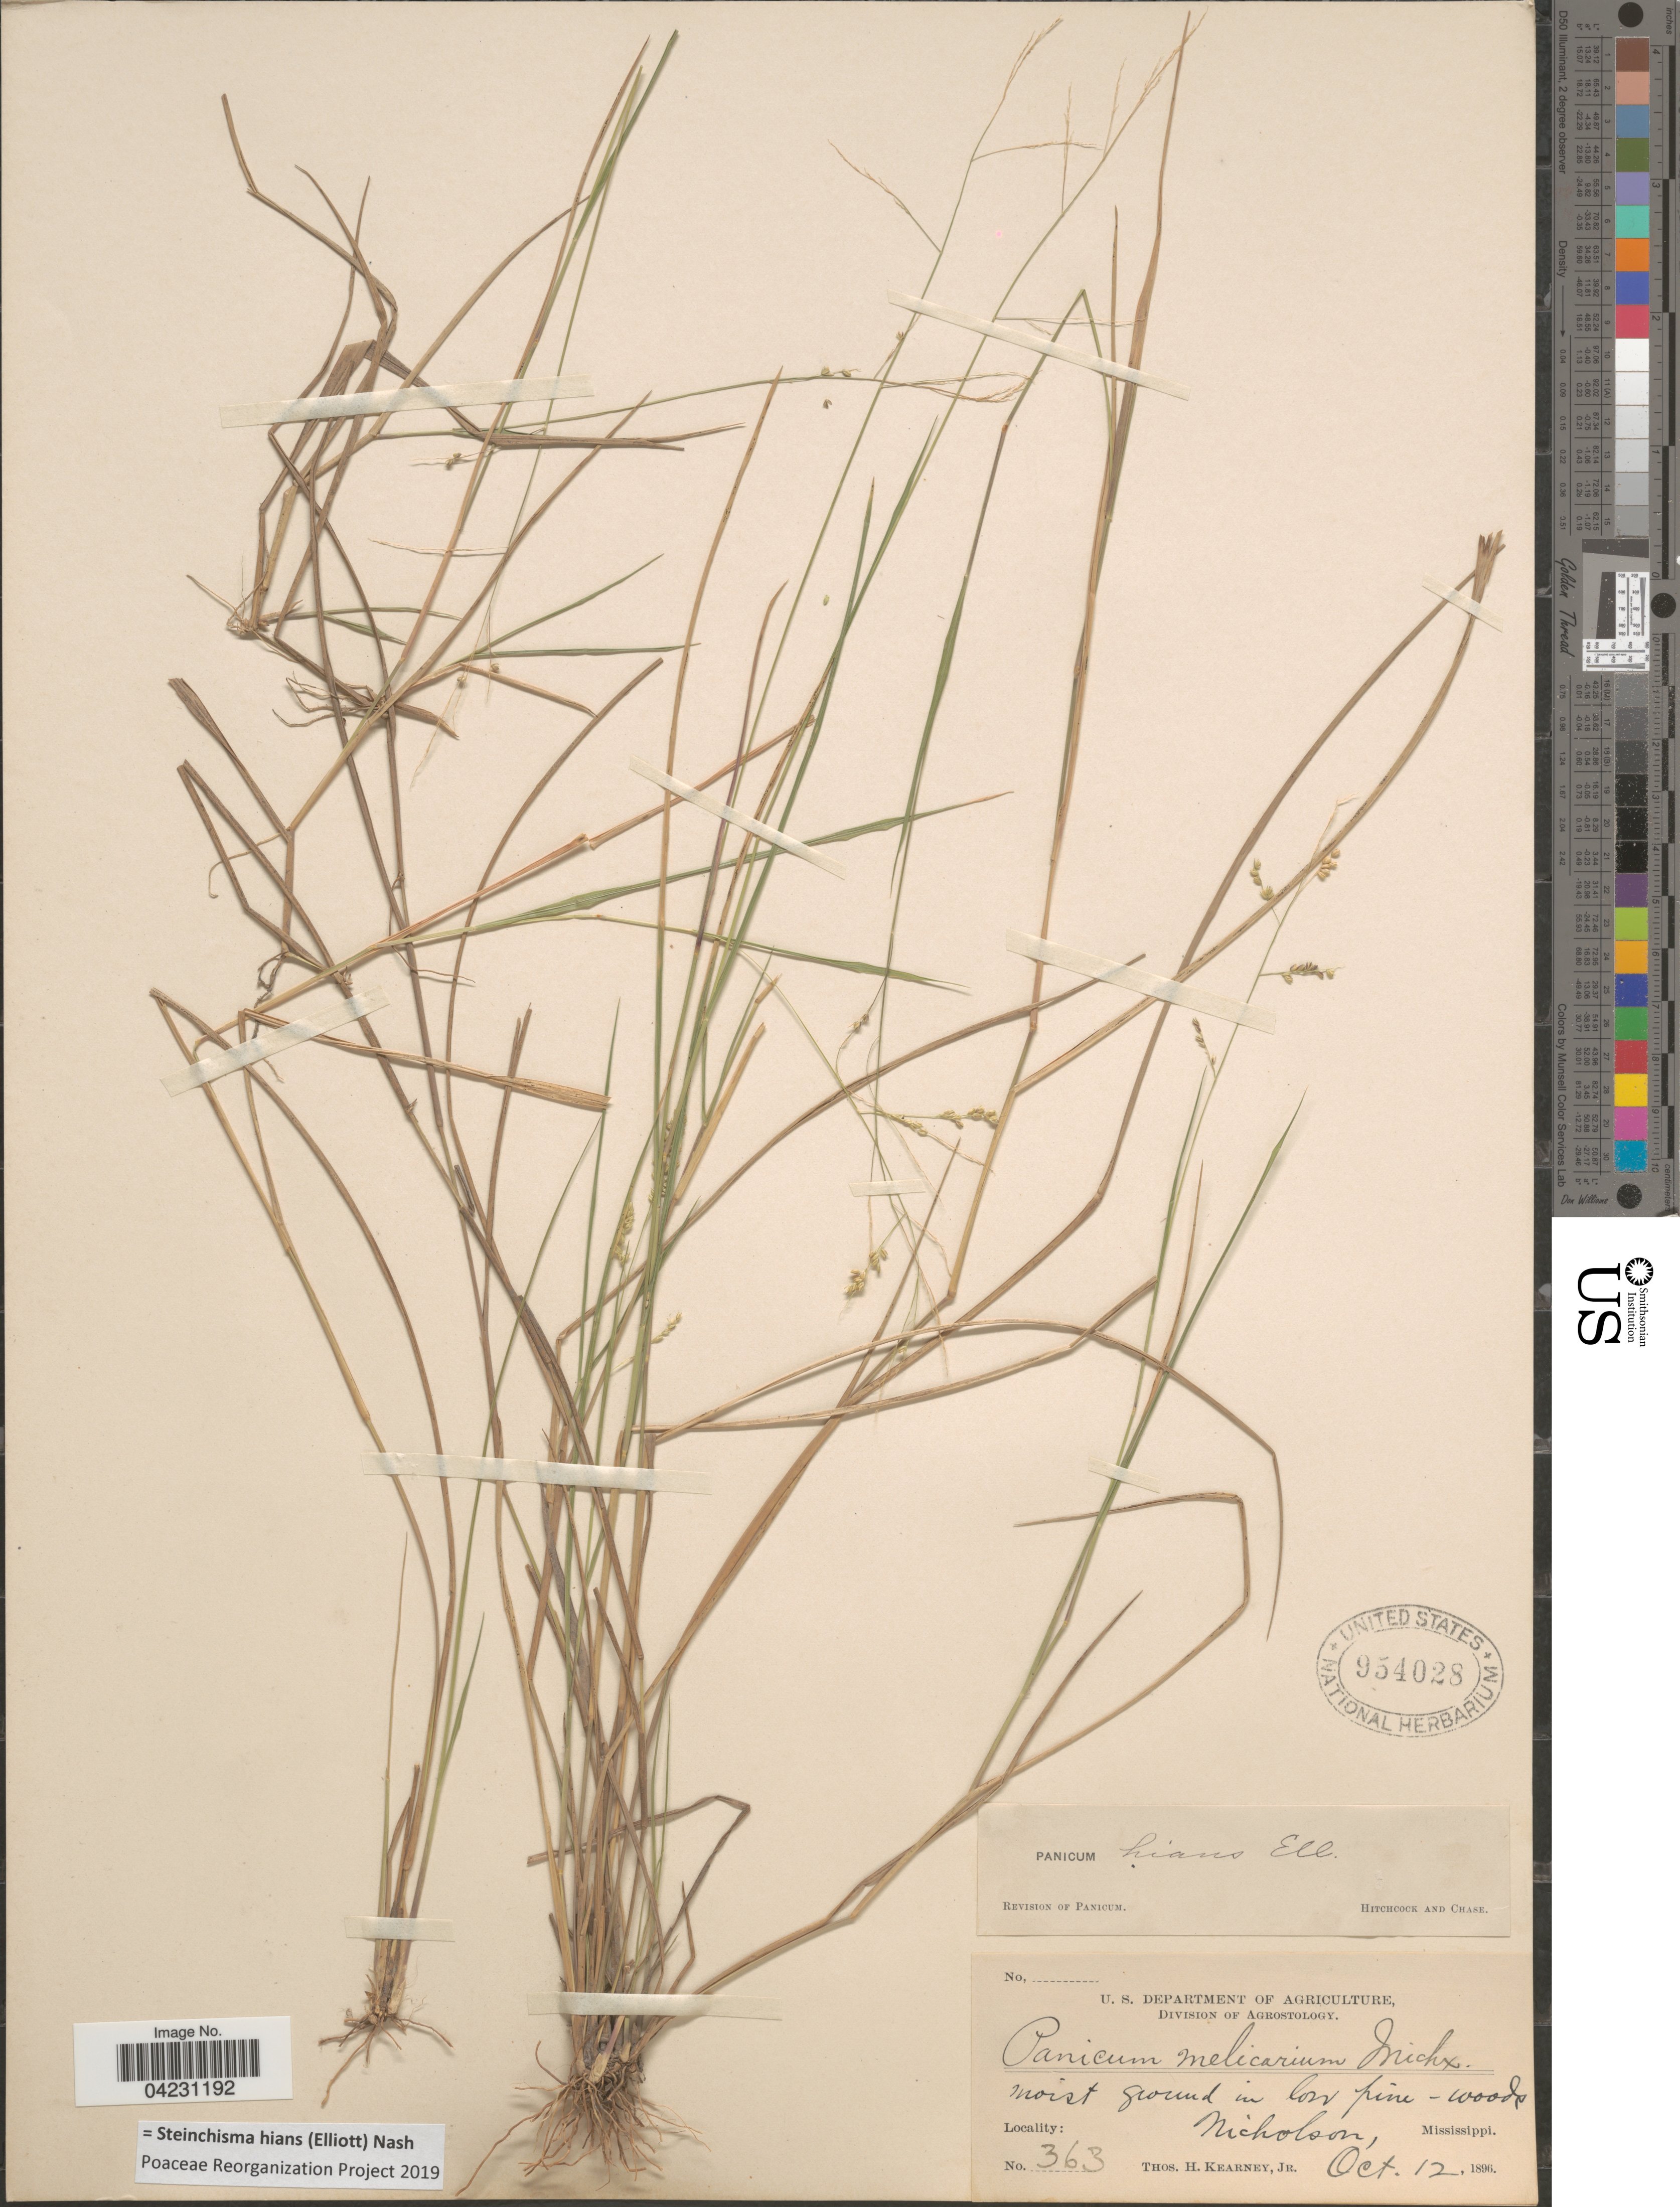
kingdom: Plantae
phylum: Tracheophyta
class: Liliopsida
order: Poales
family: Poaceae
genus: Steinchisma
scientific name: Steinchisma hians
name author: (Elliott) Nash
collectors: T. H. Kearney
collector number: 363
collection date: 1896-10-12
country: United States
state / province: Mississippi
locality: Moist ground in low pine - woods. Nicholson.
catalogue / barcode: US 954028